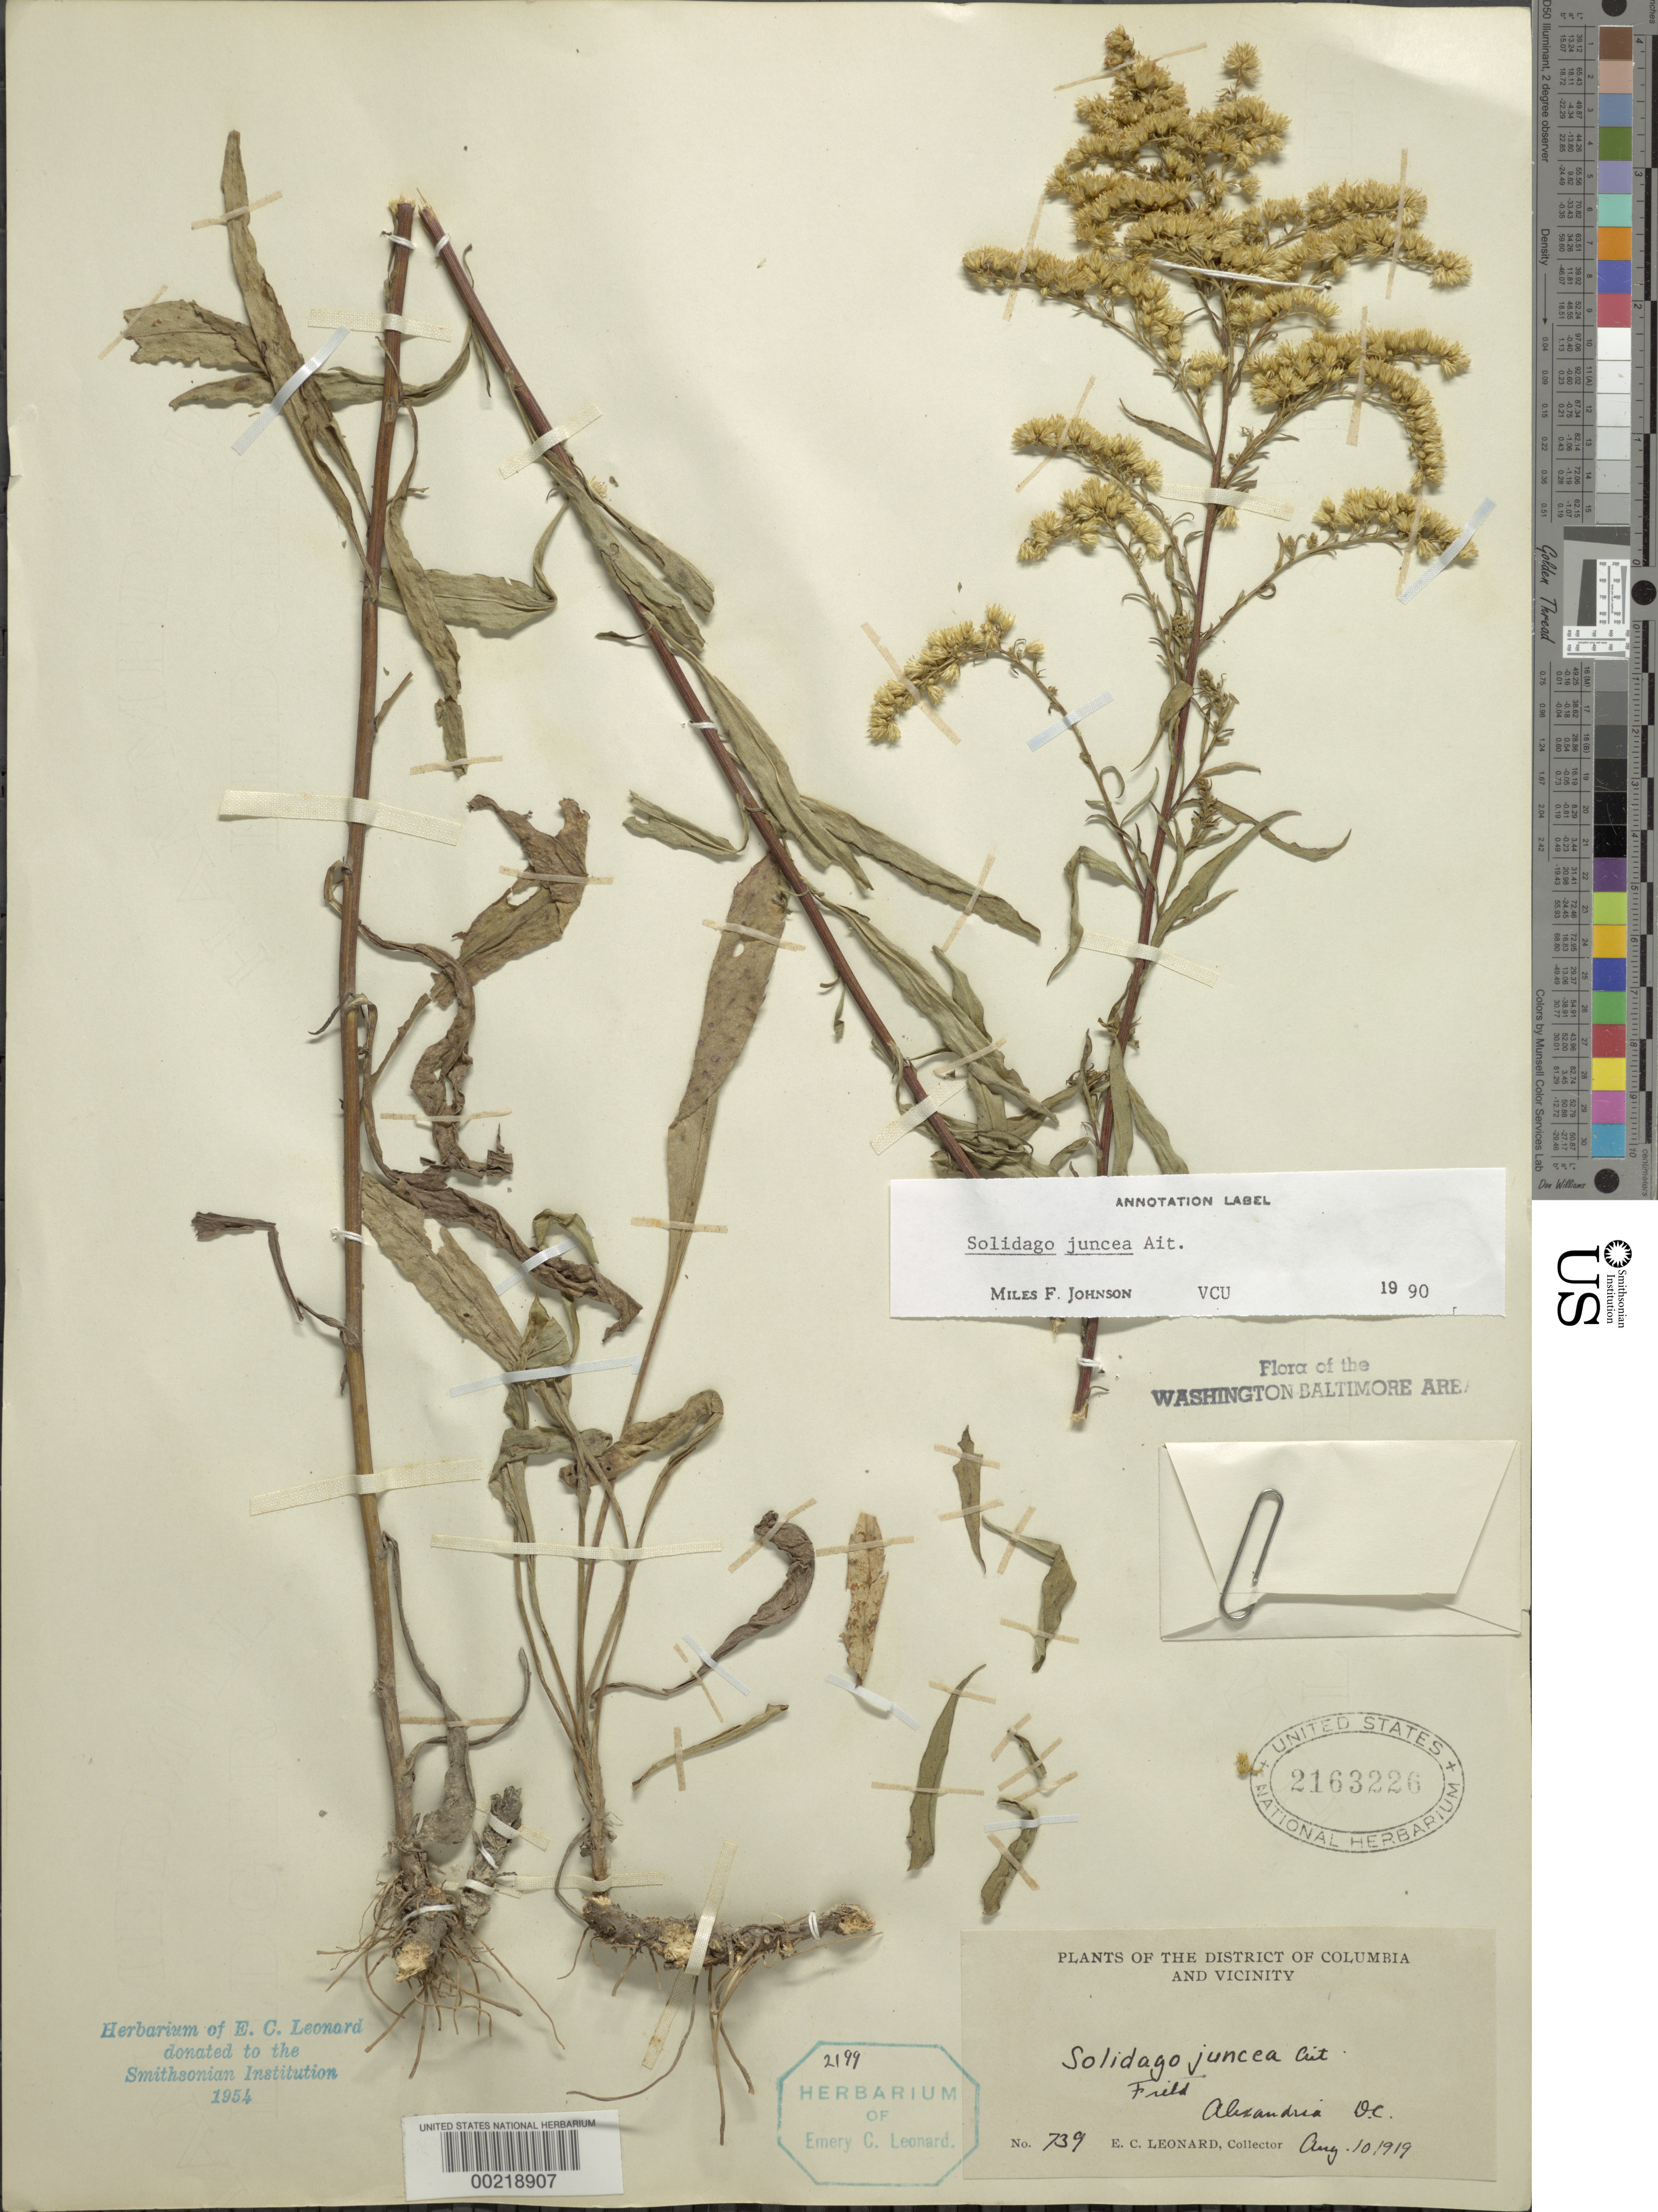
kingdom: Plantae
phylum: Tracheophyta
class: Magnoliopsida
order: Asterales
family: Asteraceae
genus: Solidago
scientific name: Solidago juncea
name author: Aiton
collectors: E. C. Leonard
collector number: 739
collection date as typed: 10 Aug 1919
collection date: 1919-08-10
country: United States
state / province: Virginia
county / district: City of Alexandria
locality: Alexandria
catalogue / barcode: US 2163226